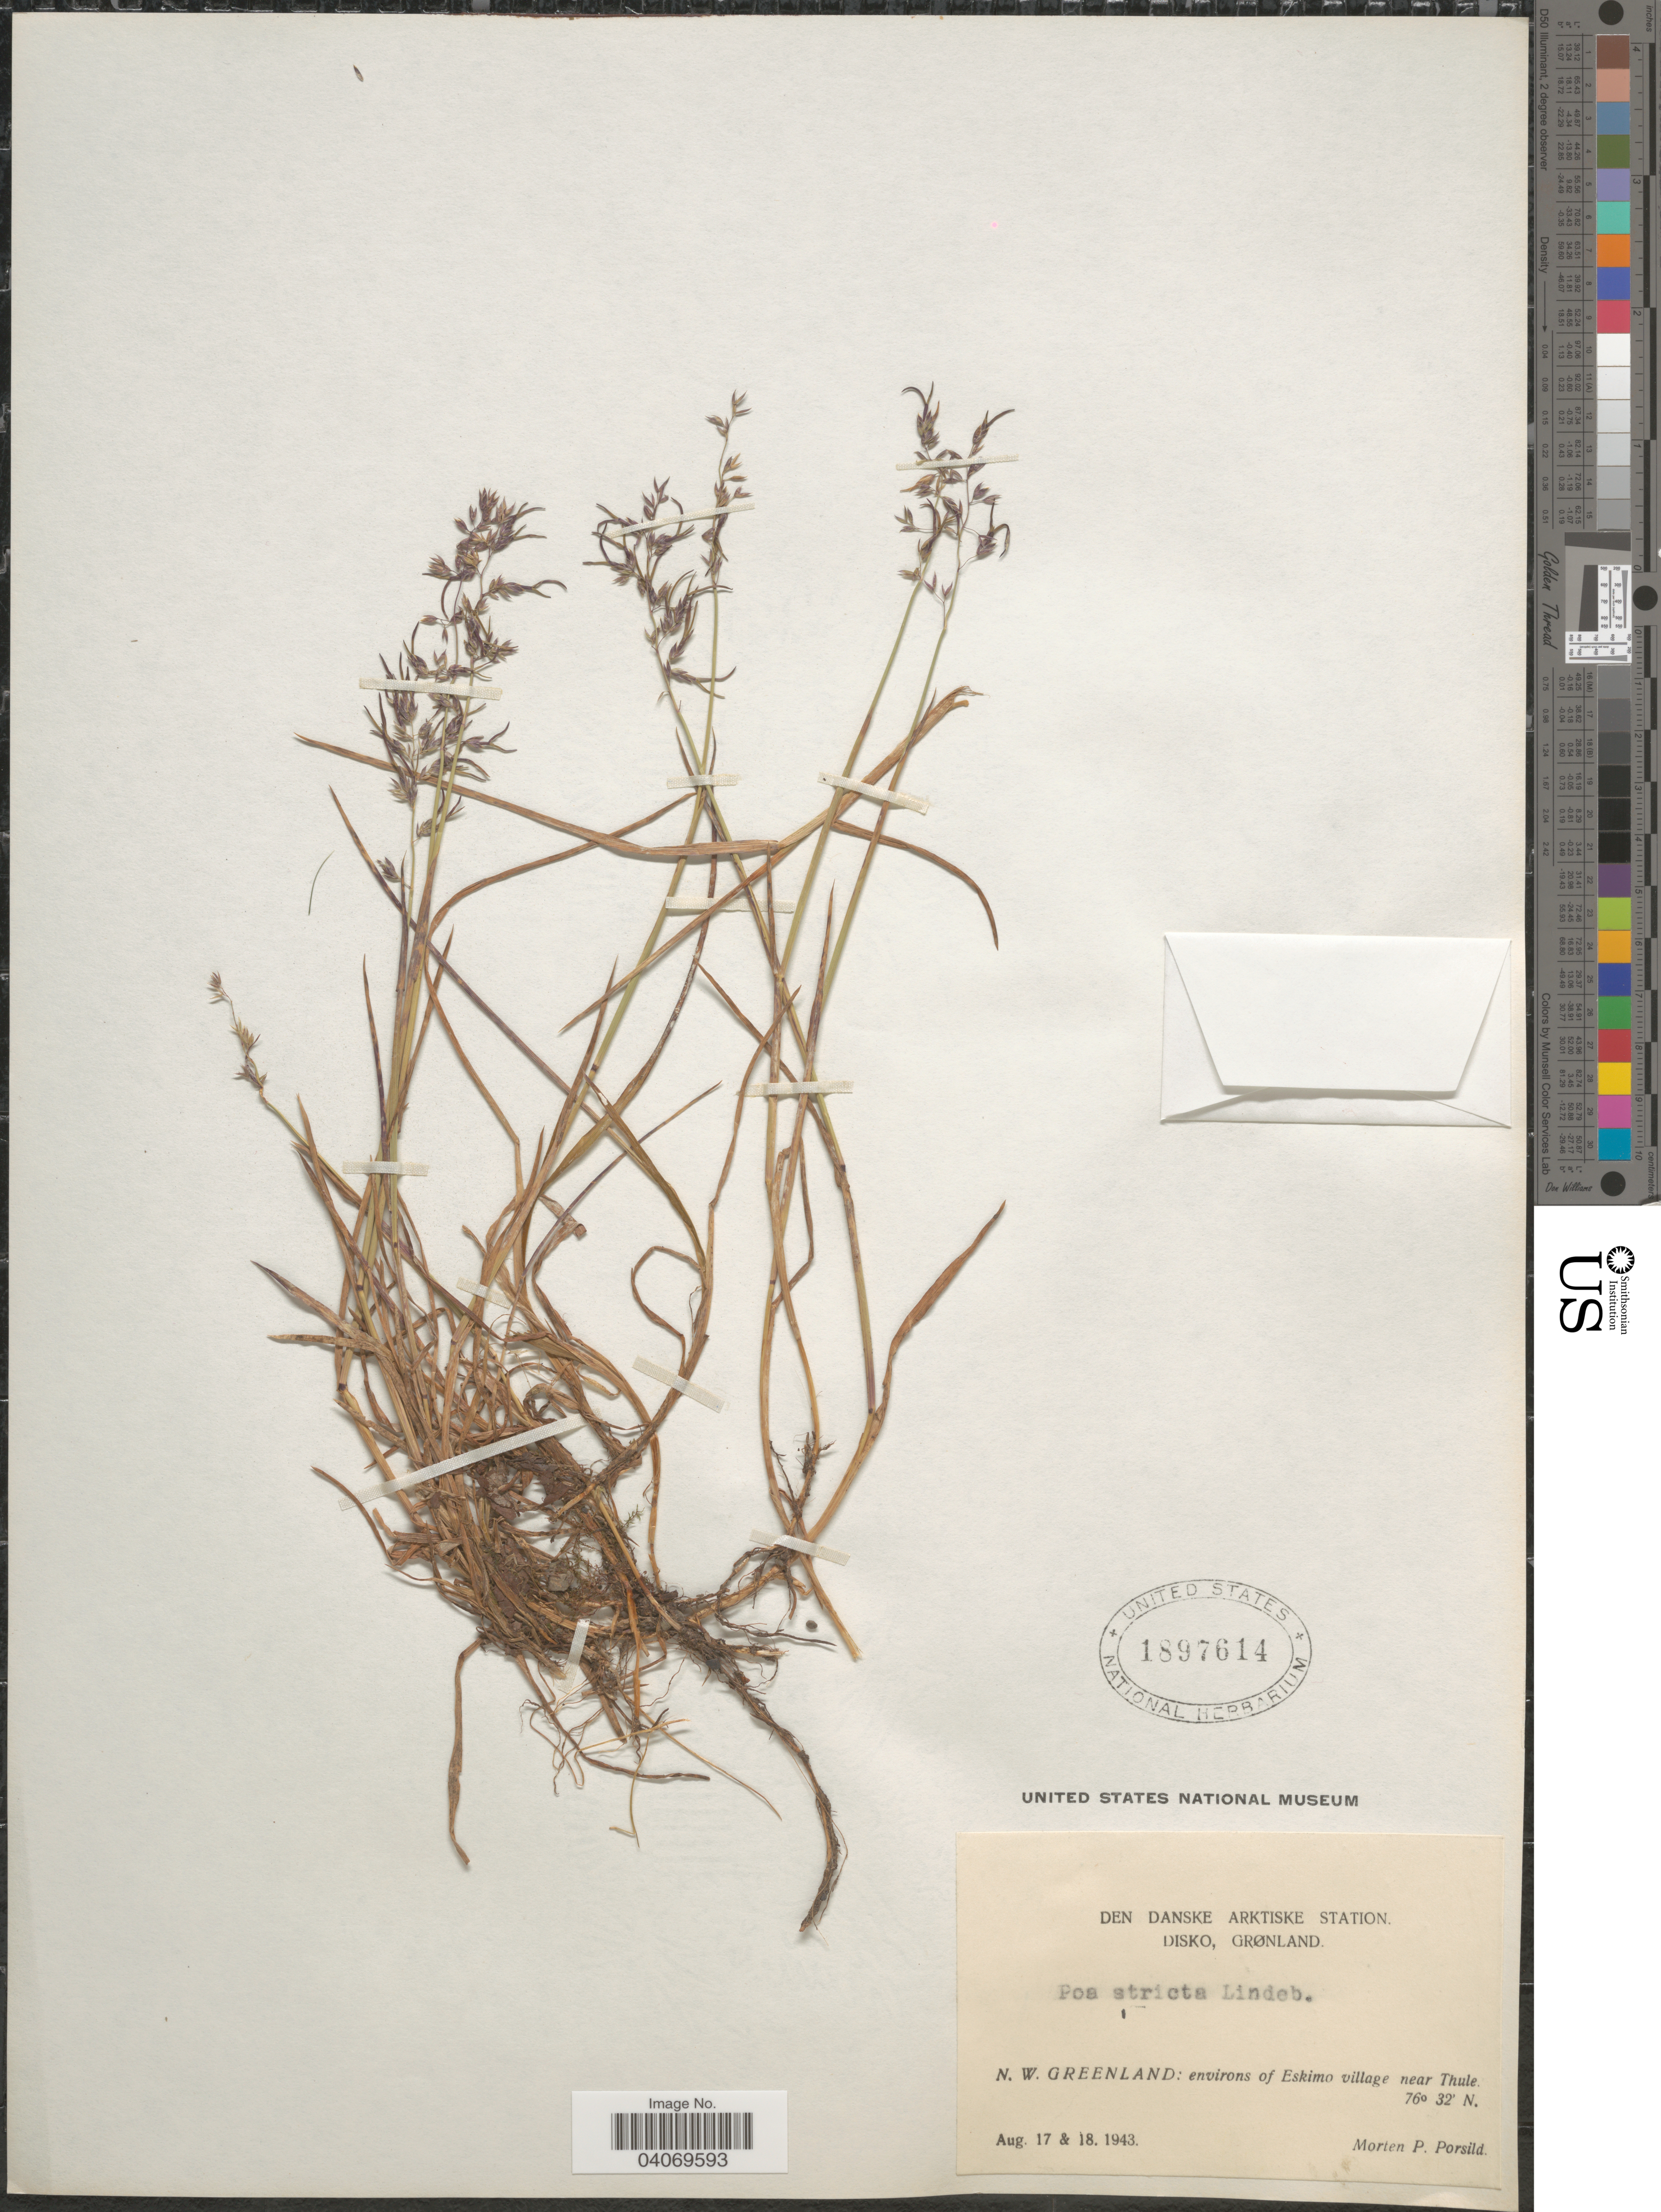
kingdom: Plantae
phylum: Tracheophyta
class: Liliopsida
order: Poales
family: Poaceae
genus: Poa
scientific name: Poa sp.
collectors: M. P. Porsild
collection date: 1943-08-17/1943-08-18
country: Greenland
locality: Den Danske Arktiske Station. Disko, Grønland. N. W. Greenland: environs of Eskimo village near Thule.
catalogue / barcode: US 1897614